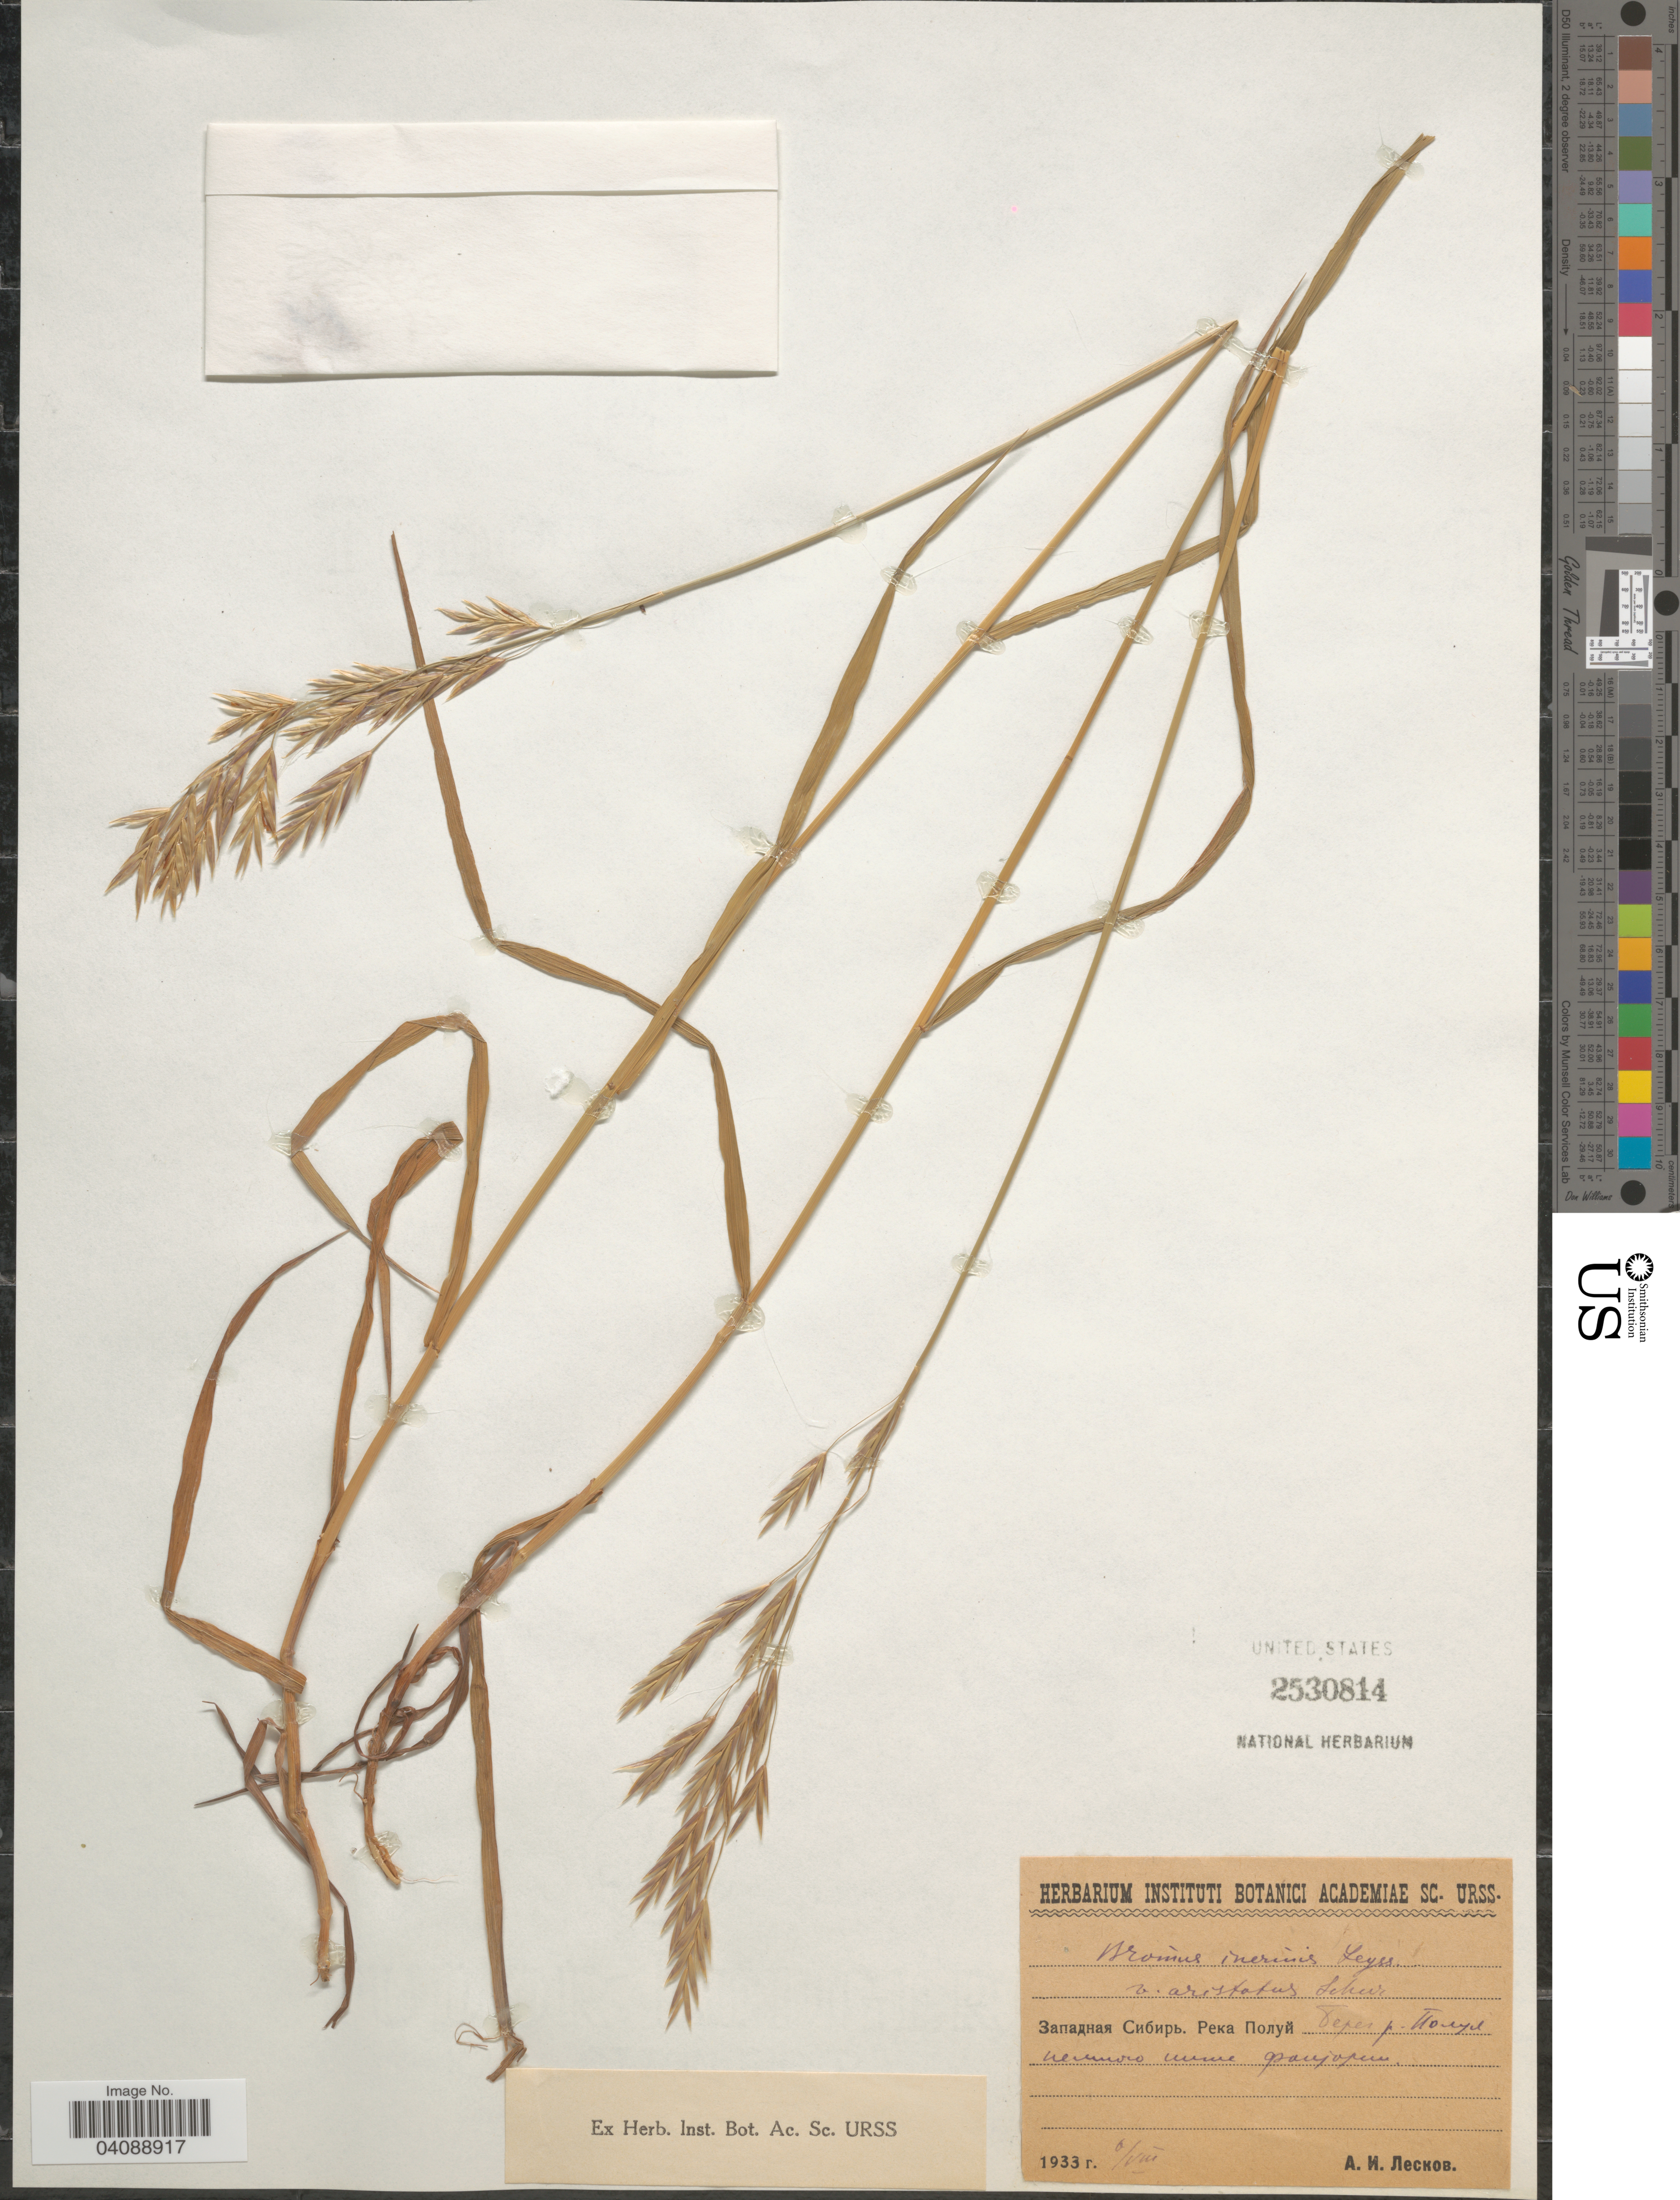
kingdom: Plantae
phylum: Tracheophyta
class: Liliopsida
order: Poales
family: Poaceae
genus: Bromus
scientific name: Bromus inermis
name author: Leyss.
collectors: A. Leskov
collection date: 1933-08-06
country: Russian Federation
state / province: Yamalo-Nenets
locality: Shore of river Poluy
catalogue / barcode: US 2530814